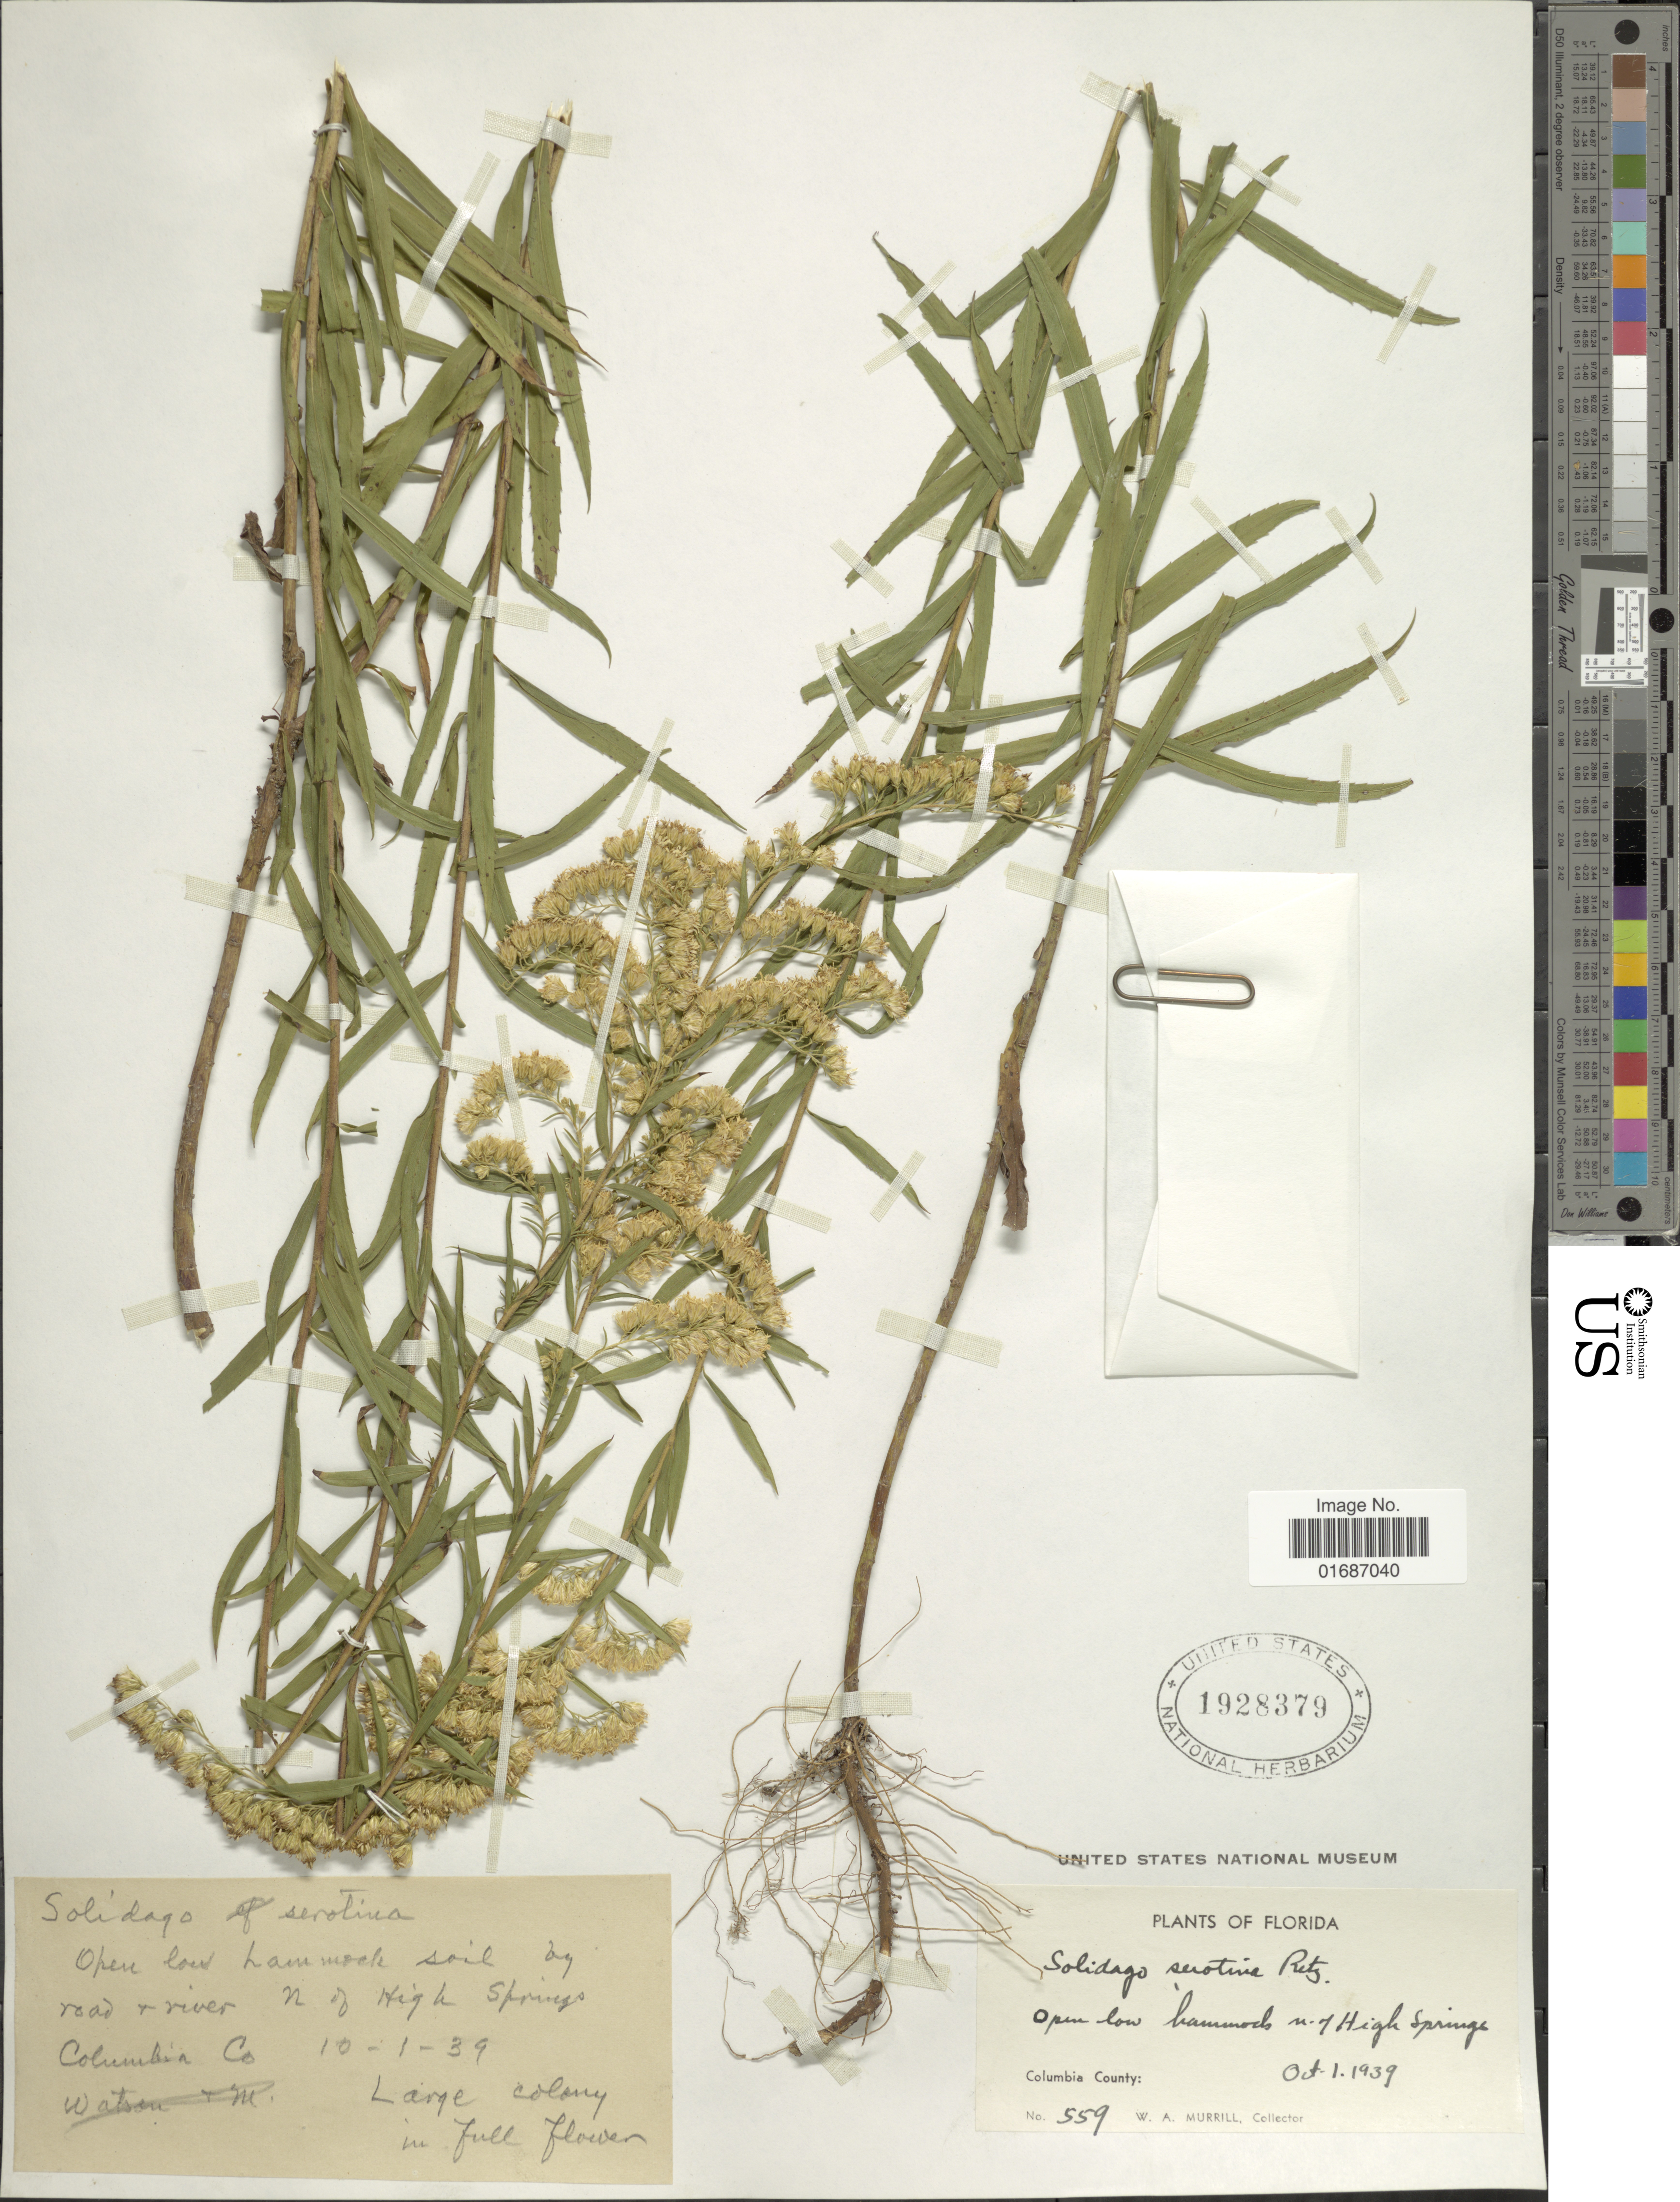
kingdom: Plantae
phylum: Tracheophyta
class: Magnoliopsida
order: Asterales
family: Asteraceae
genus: Solidago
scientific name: Solidago gigantea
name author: Aiton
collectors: W. A. Murrill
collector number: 559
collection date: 1939-10-01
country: United States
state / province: Florida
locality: Open low hammock soil by road and river, N of High Springs, Columbia Co., Columbia County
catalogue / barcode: US 1928379